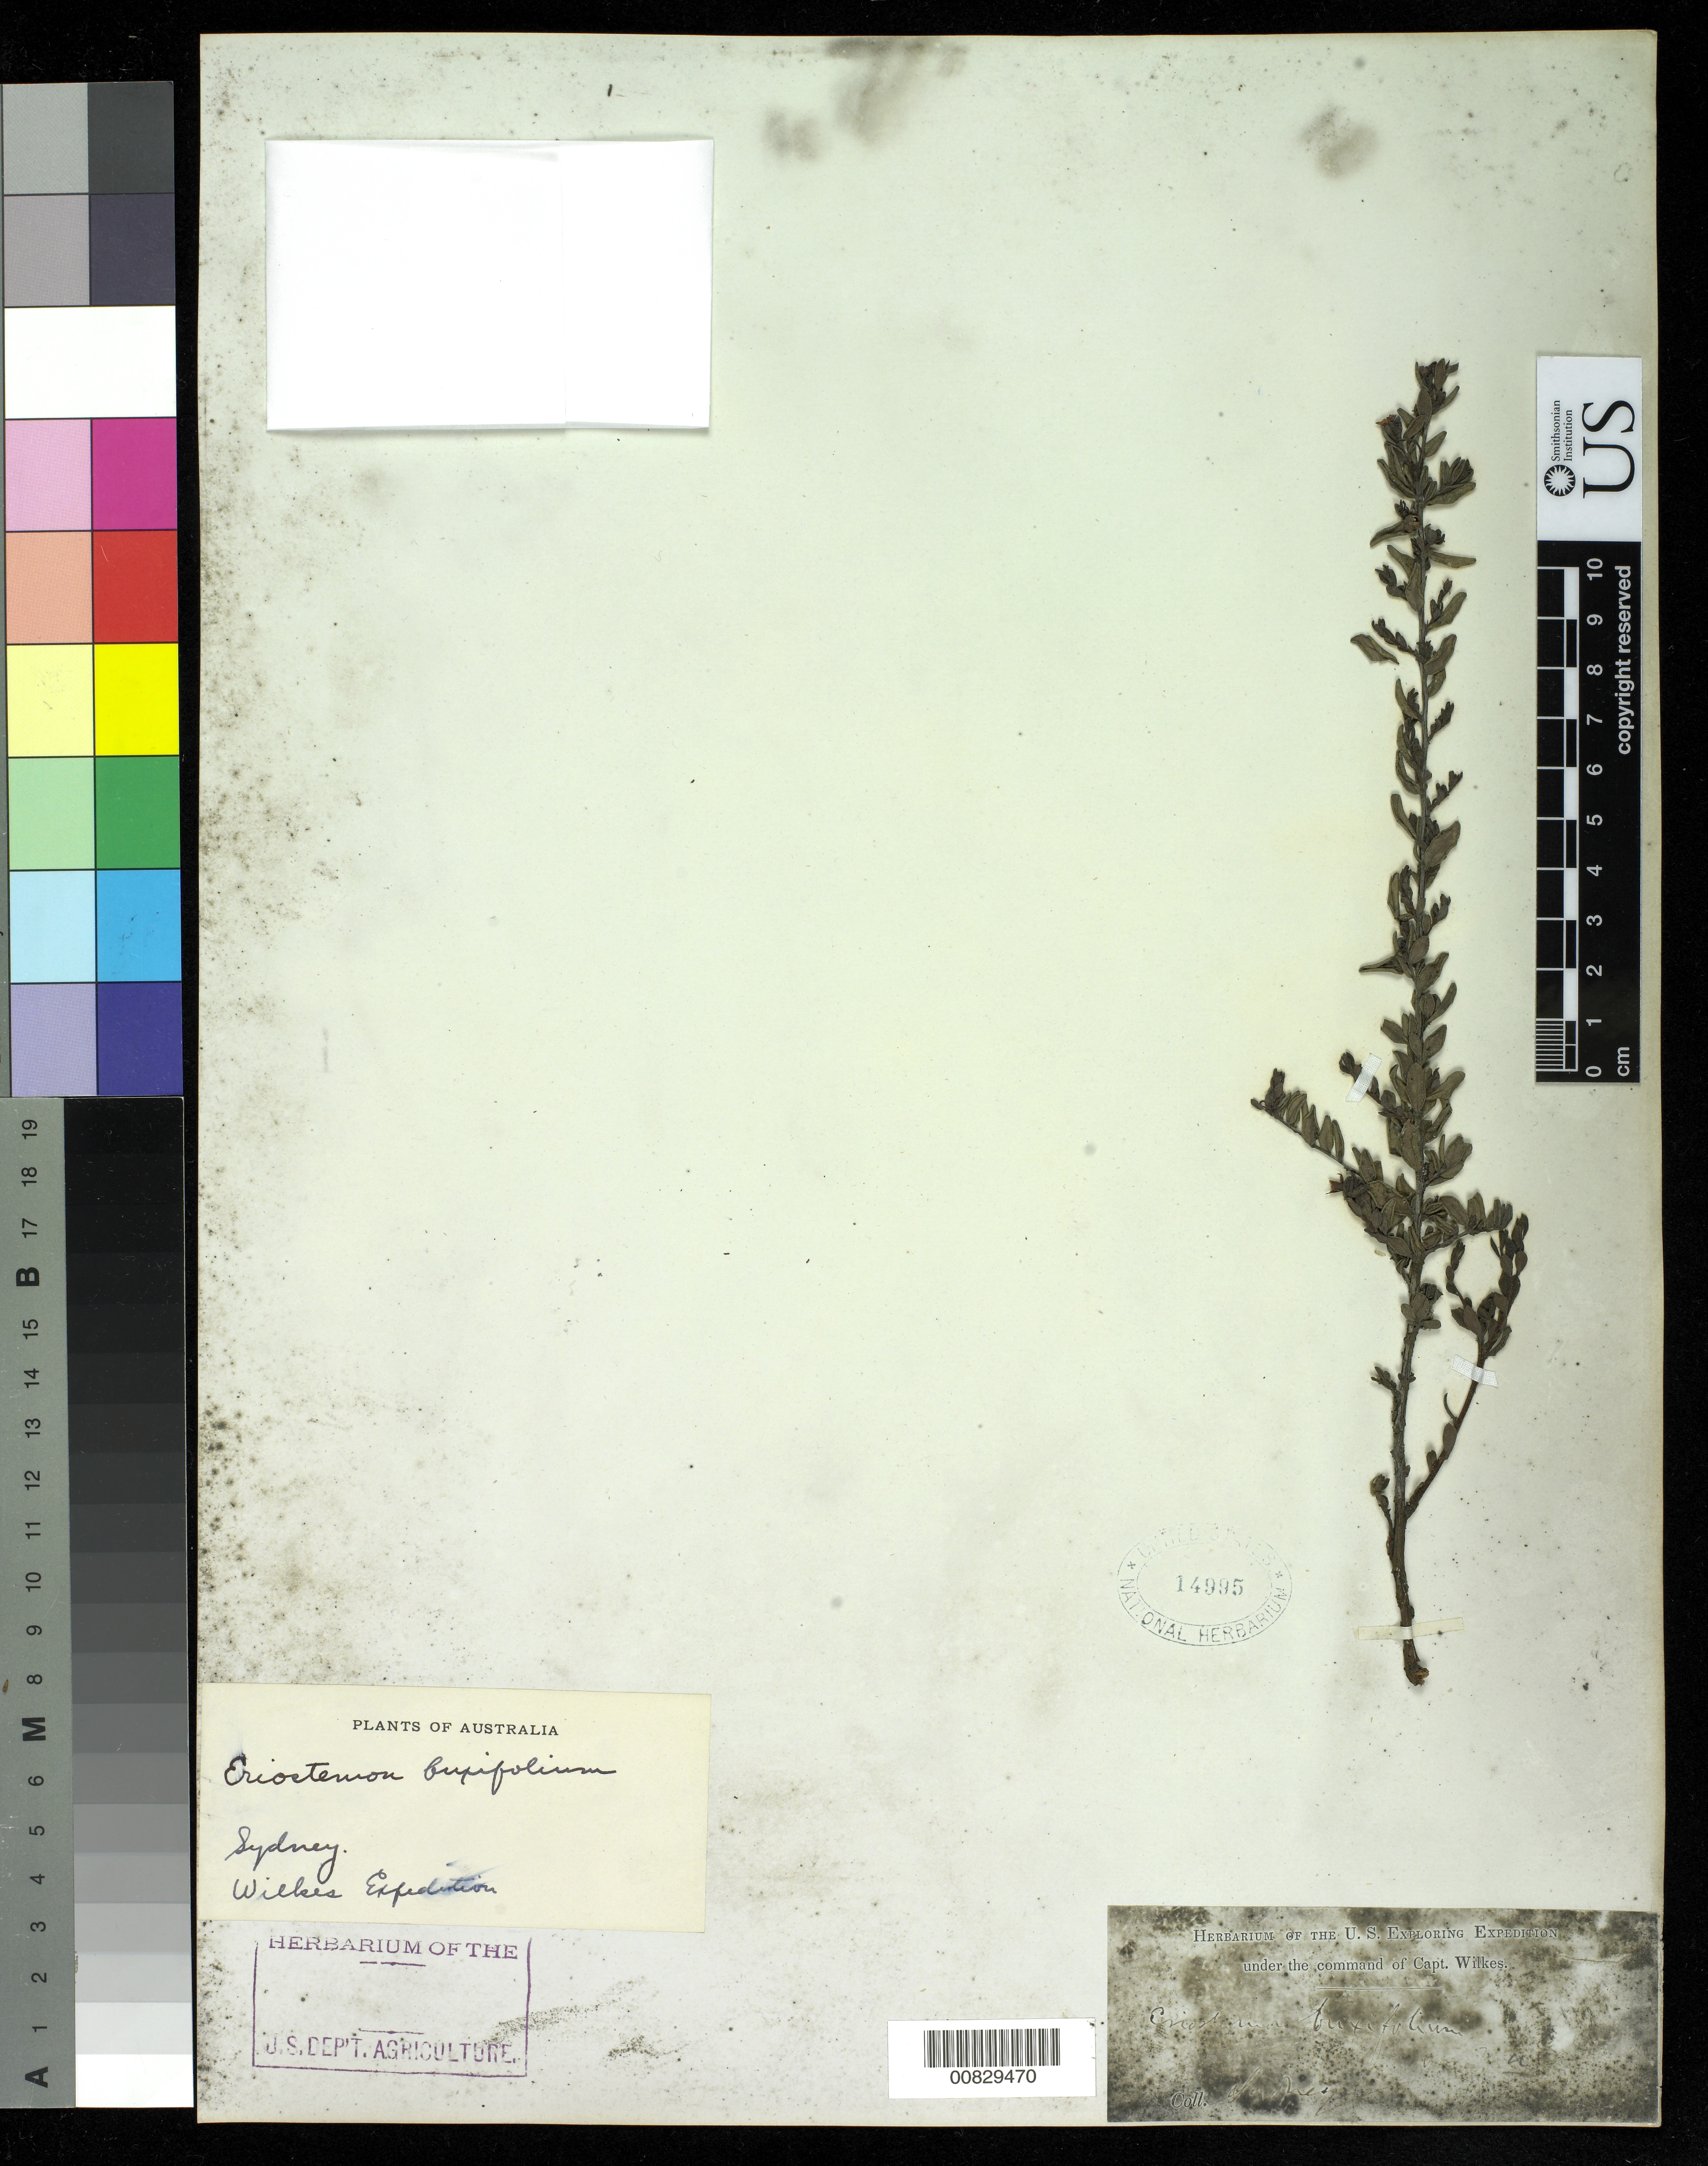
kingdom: Plantae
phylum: Tracheophyta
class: Magnoliopsida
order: Sapindales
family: Rutaceae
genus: Eriostemon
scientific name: Eriostemon buxifolius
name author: Sm.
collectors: Wilkes Explor. Exped.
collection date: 1838/1842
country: Australia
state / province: New South Wales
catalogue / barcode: US 14995